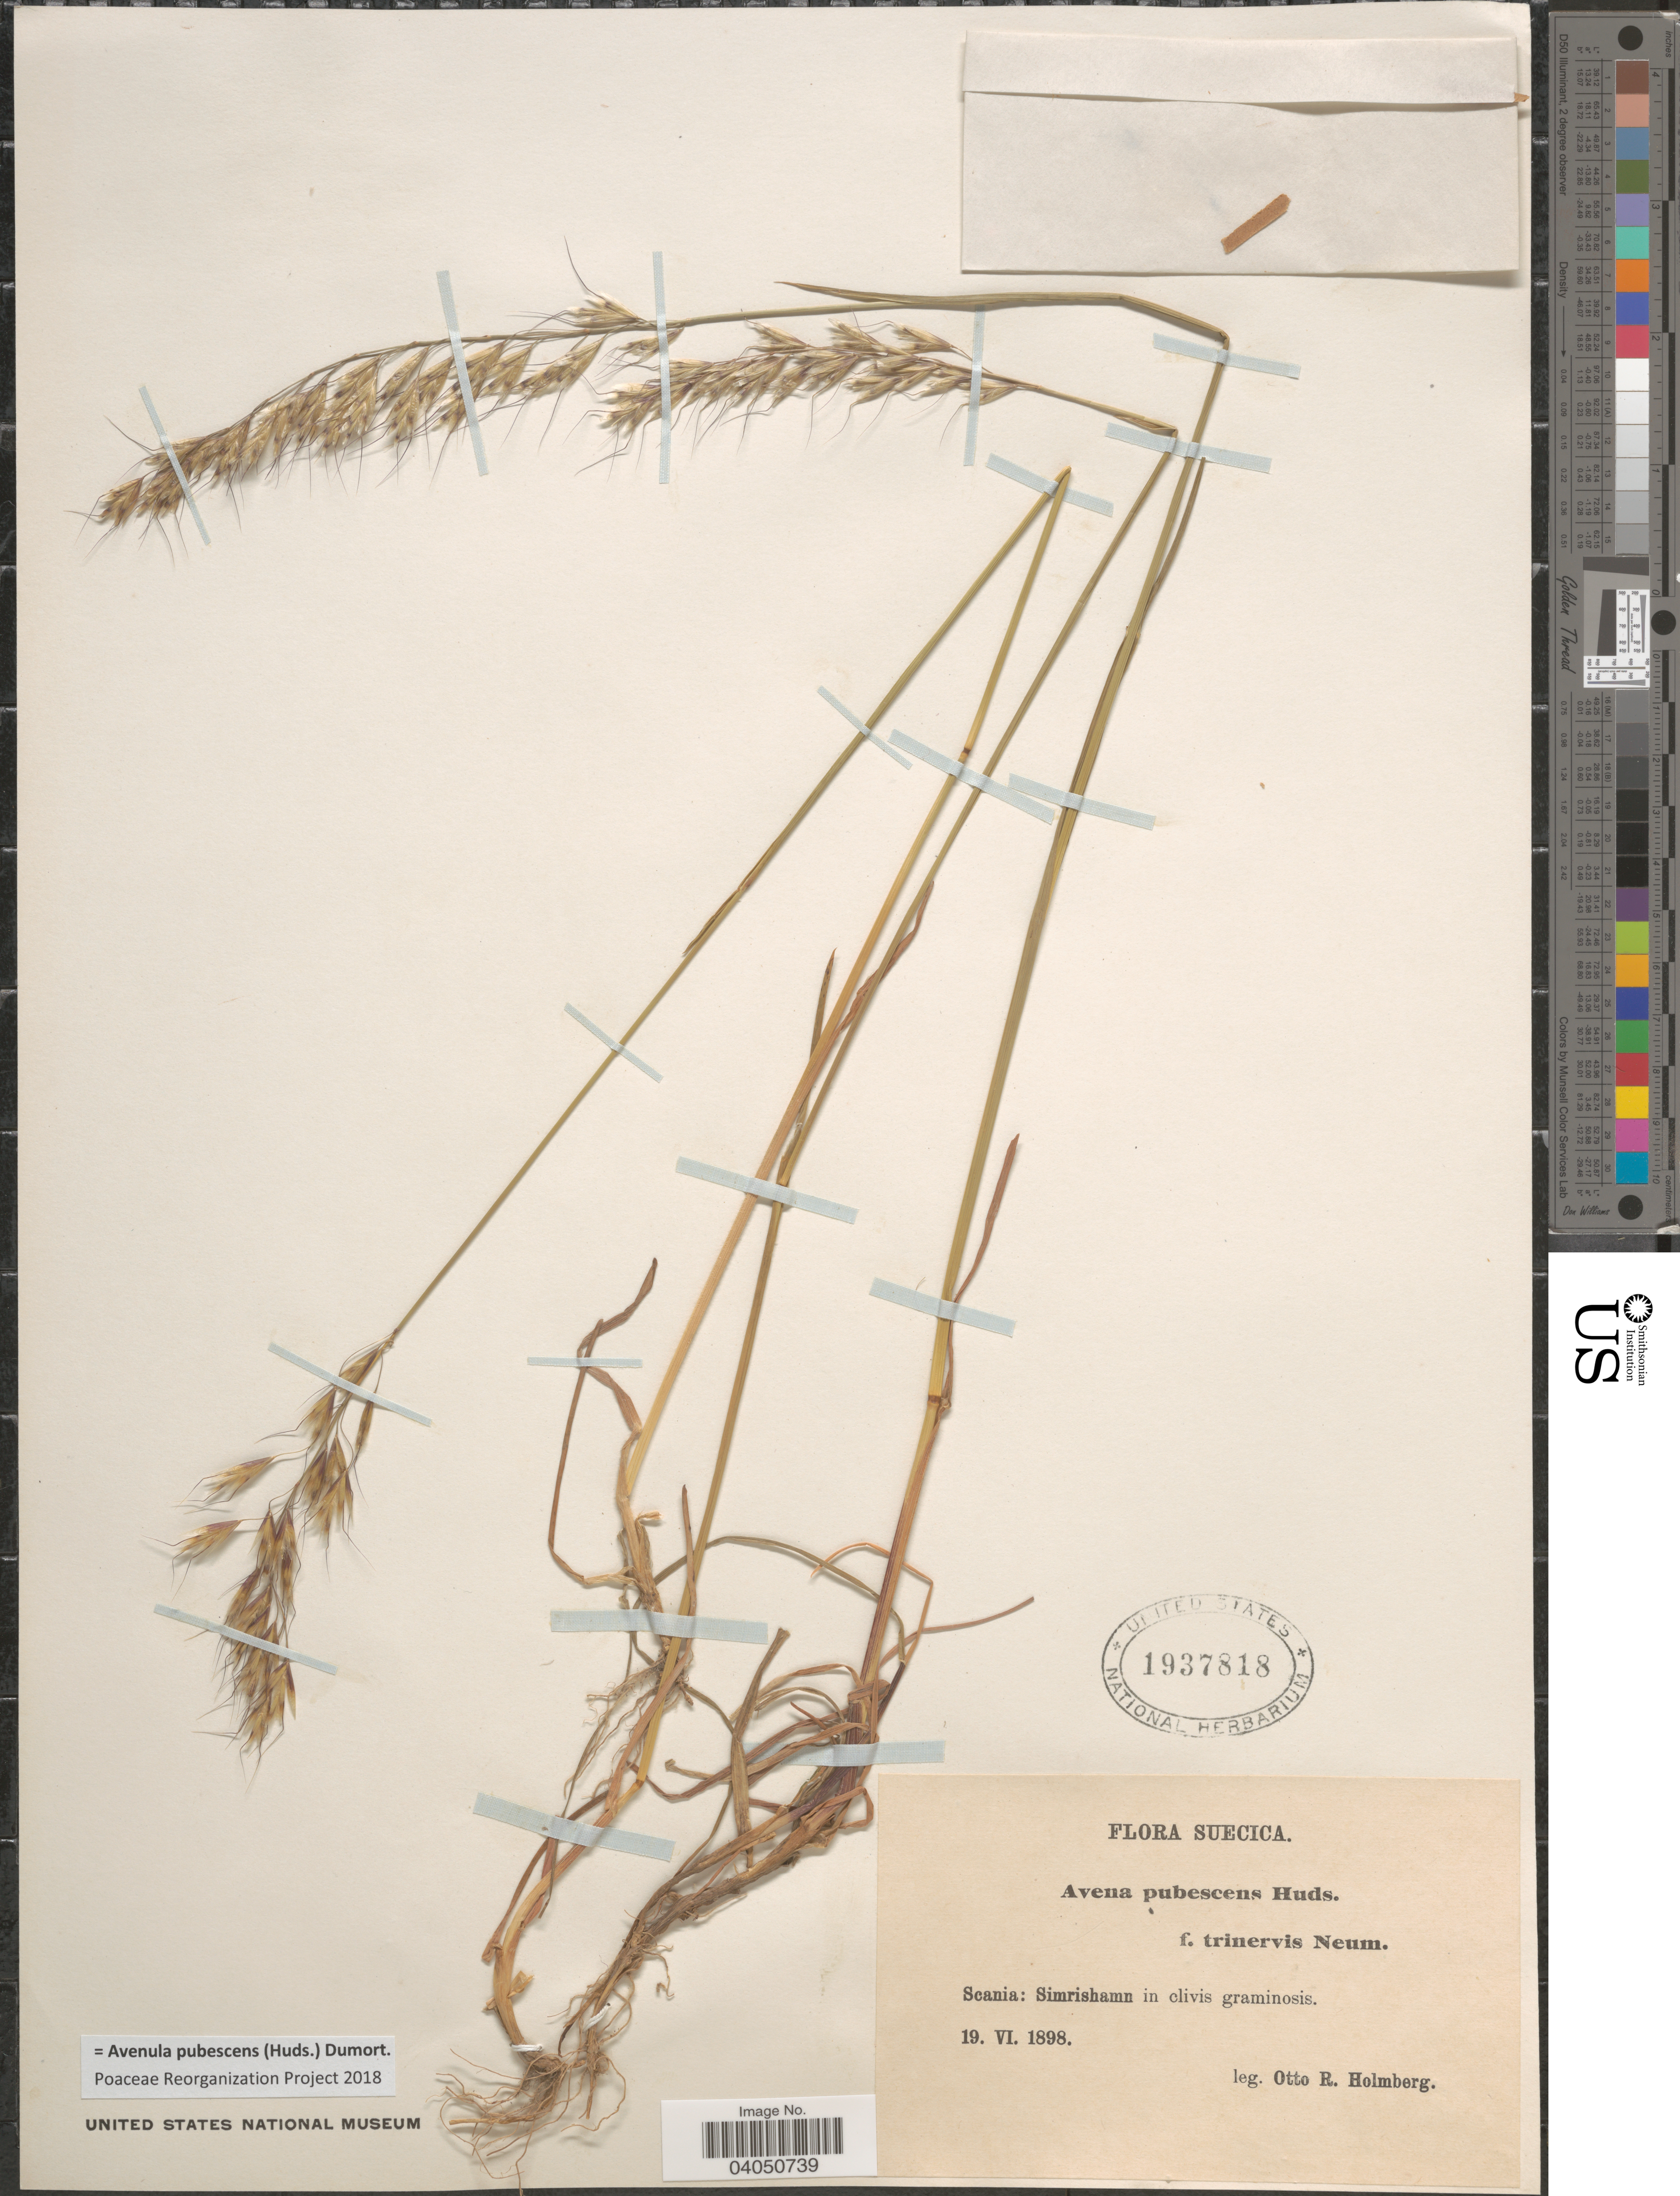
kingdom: Plantae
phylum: Tracheophyta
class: Liliopsida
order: Poales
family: Poaceae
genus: Avenula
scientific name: Avenula pubescens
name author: (Huds.) Dumort.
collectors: O. Holmberg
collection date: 1898-06-19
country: Sweden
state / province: Skåne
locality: Suecica. Scania: Simrishamn in clivis graminosis.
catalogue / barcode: US 1937818